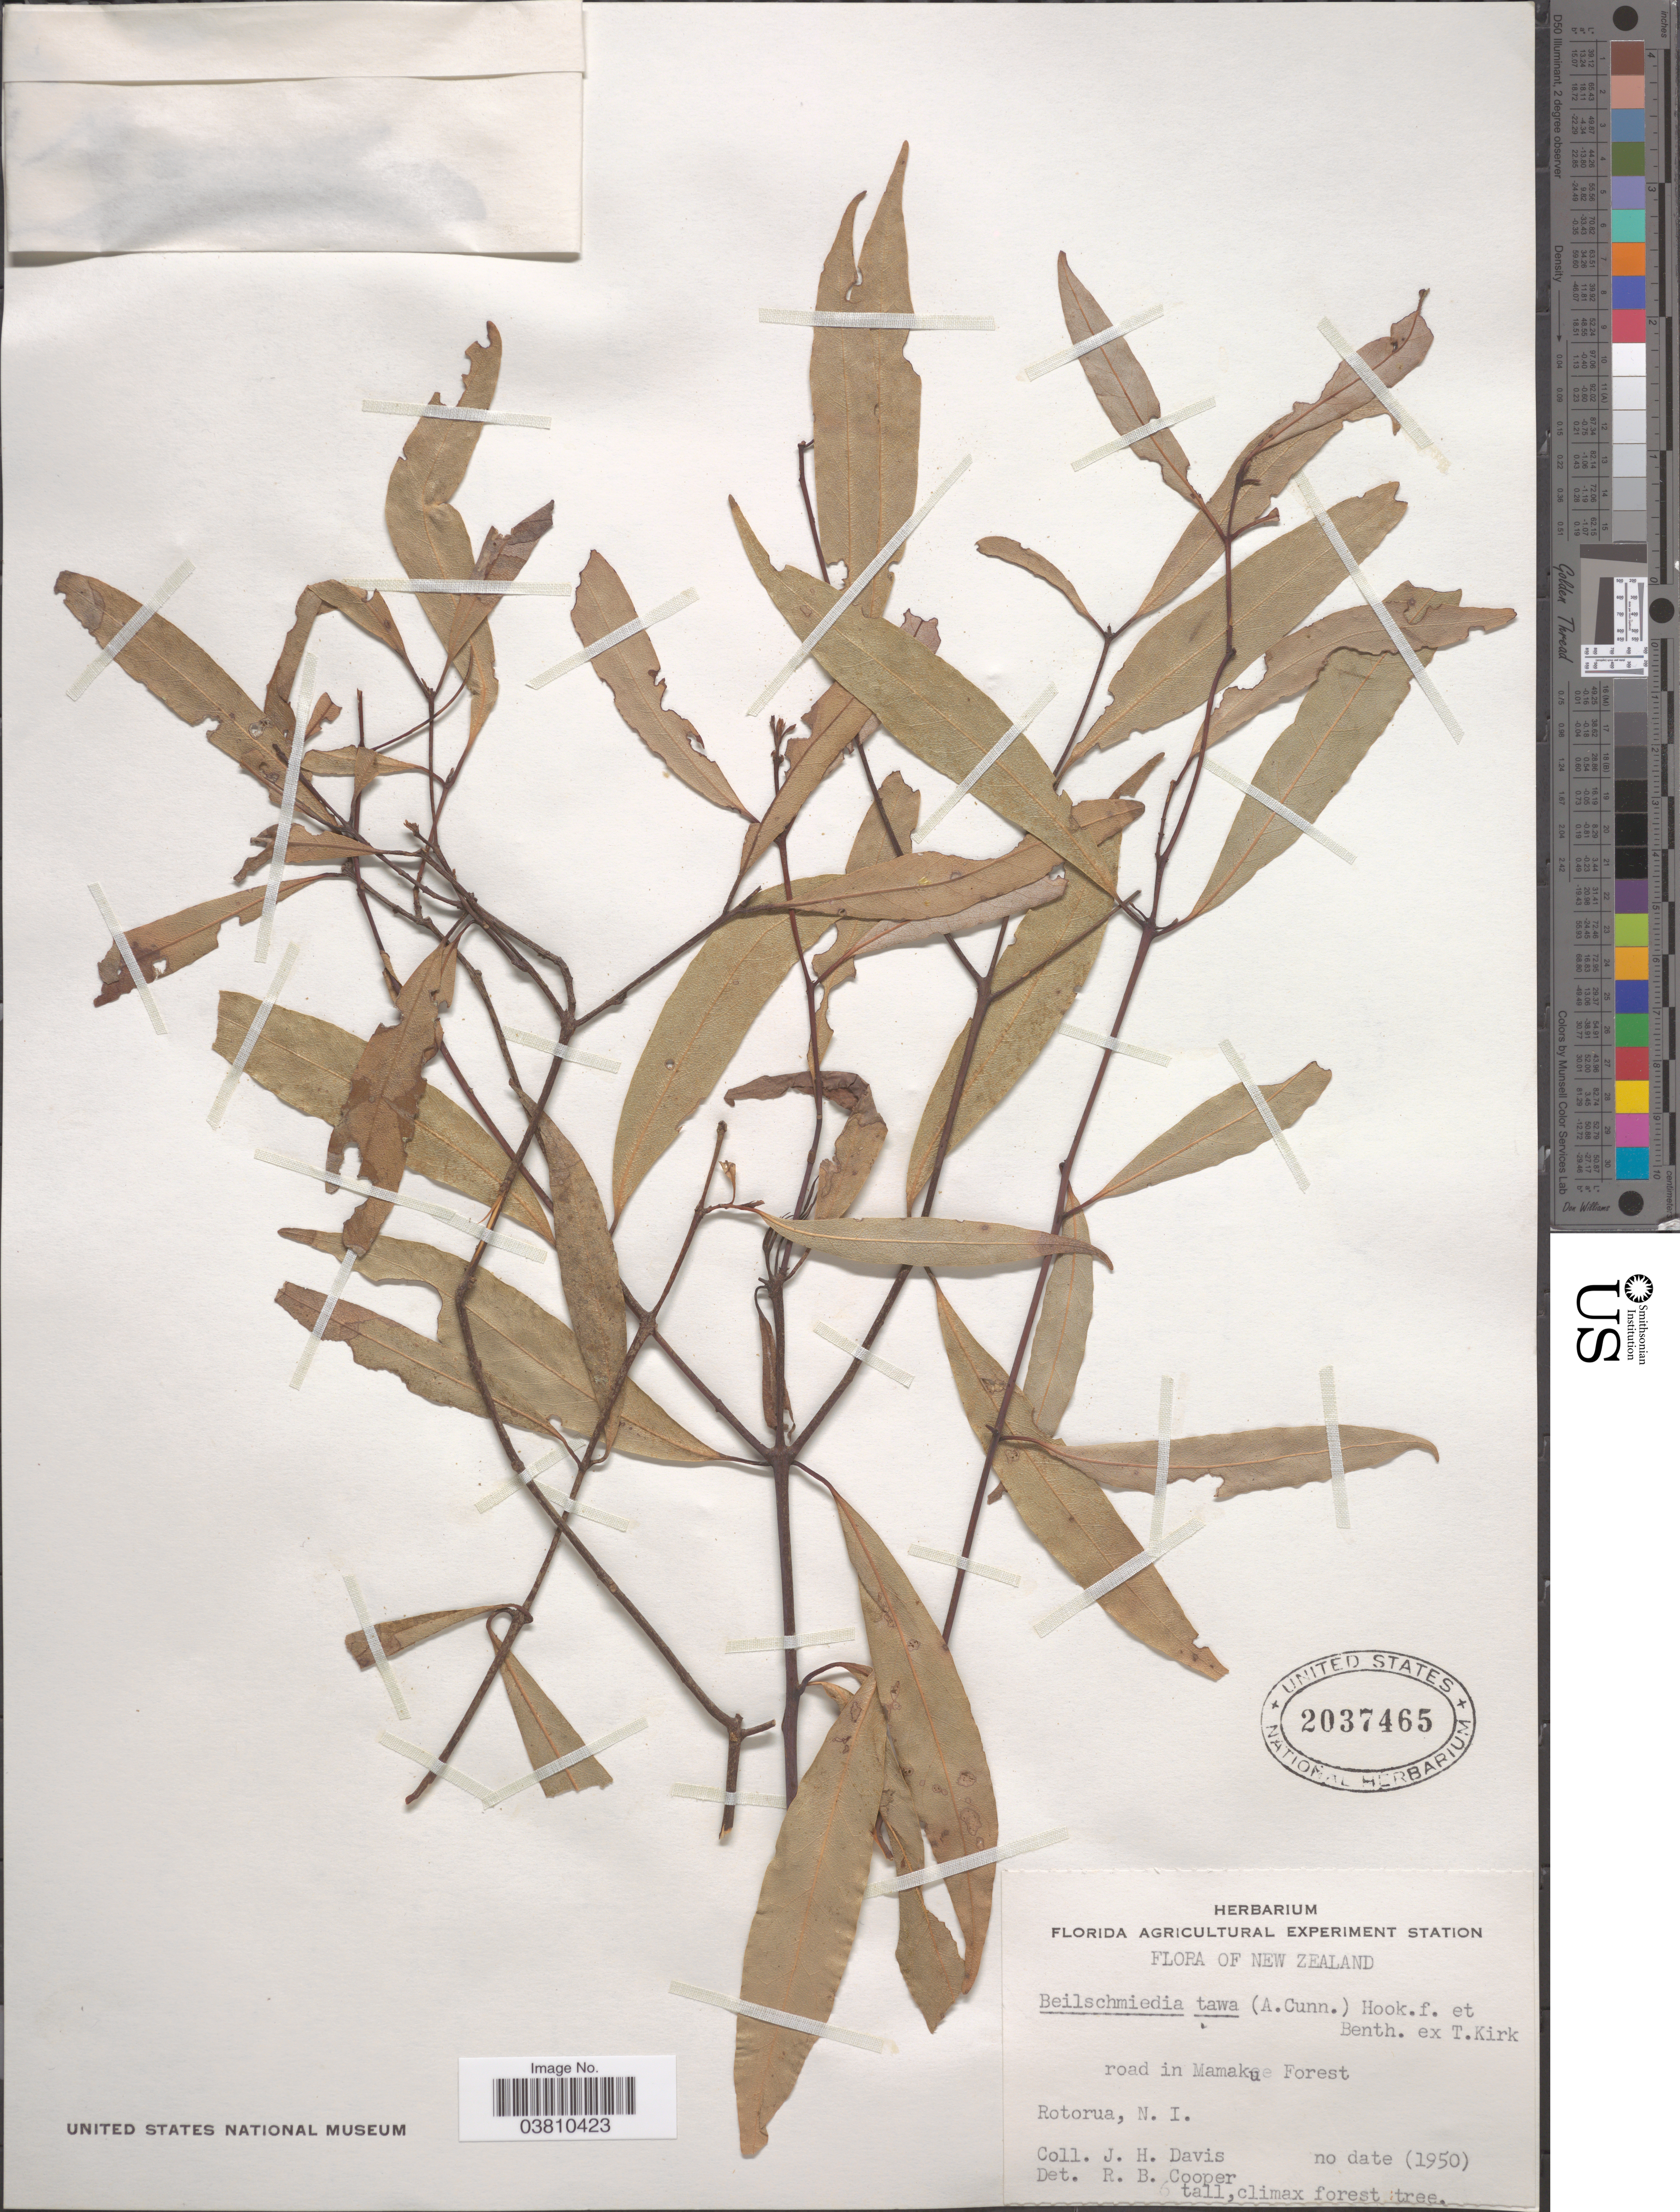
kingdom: Plantae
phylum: Tracheophyta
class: Magnoliopsida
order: Laurales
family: Lauraceae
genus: Beilschmiedia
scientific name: Beilschmiedia tawa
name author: Kirk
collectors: J. Davis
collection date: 1950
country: New Zealand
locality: Road in Mamaku Forest. Rotorua, N. I.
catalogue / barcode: US 2037465